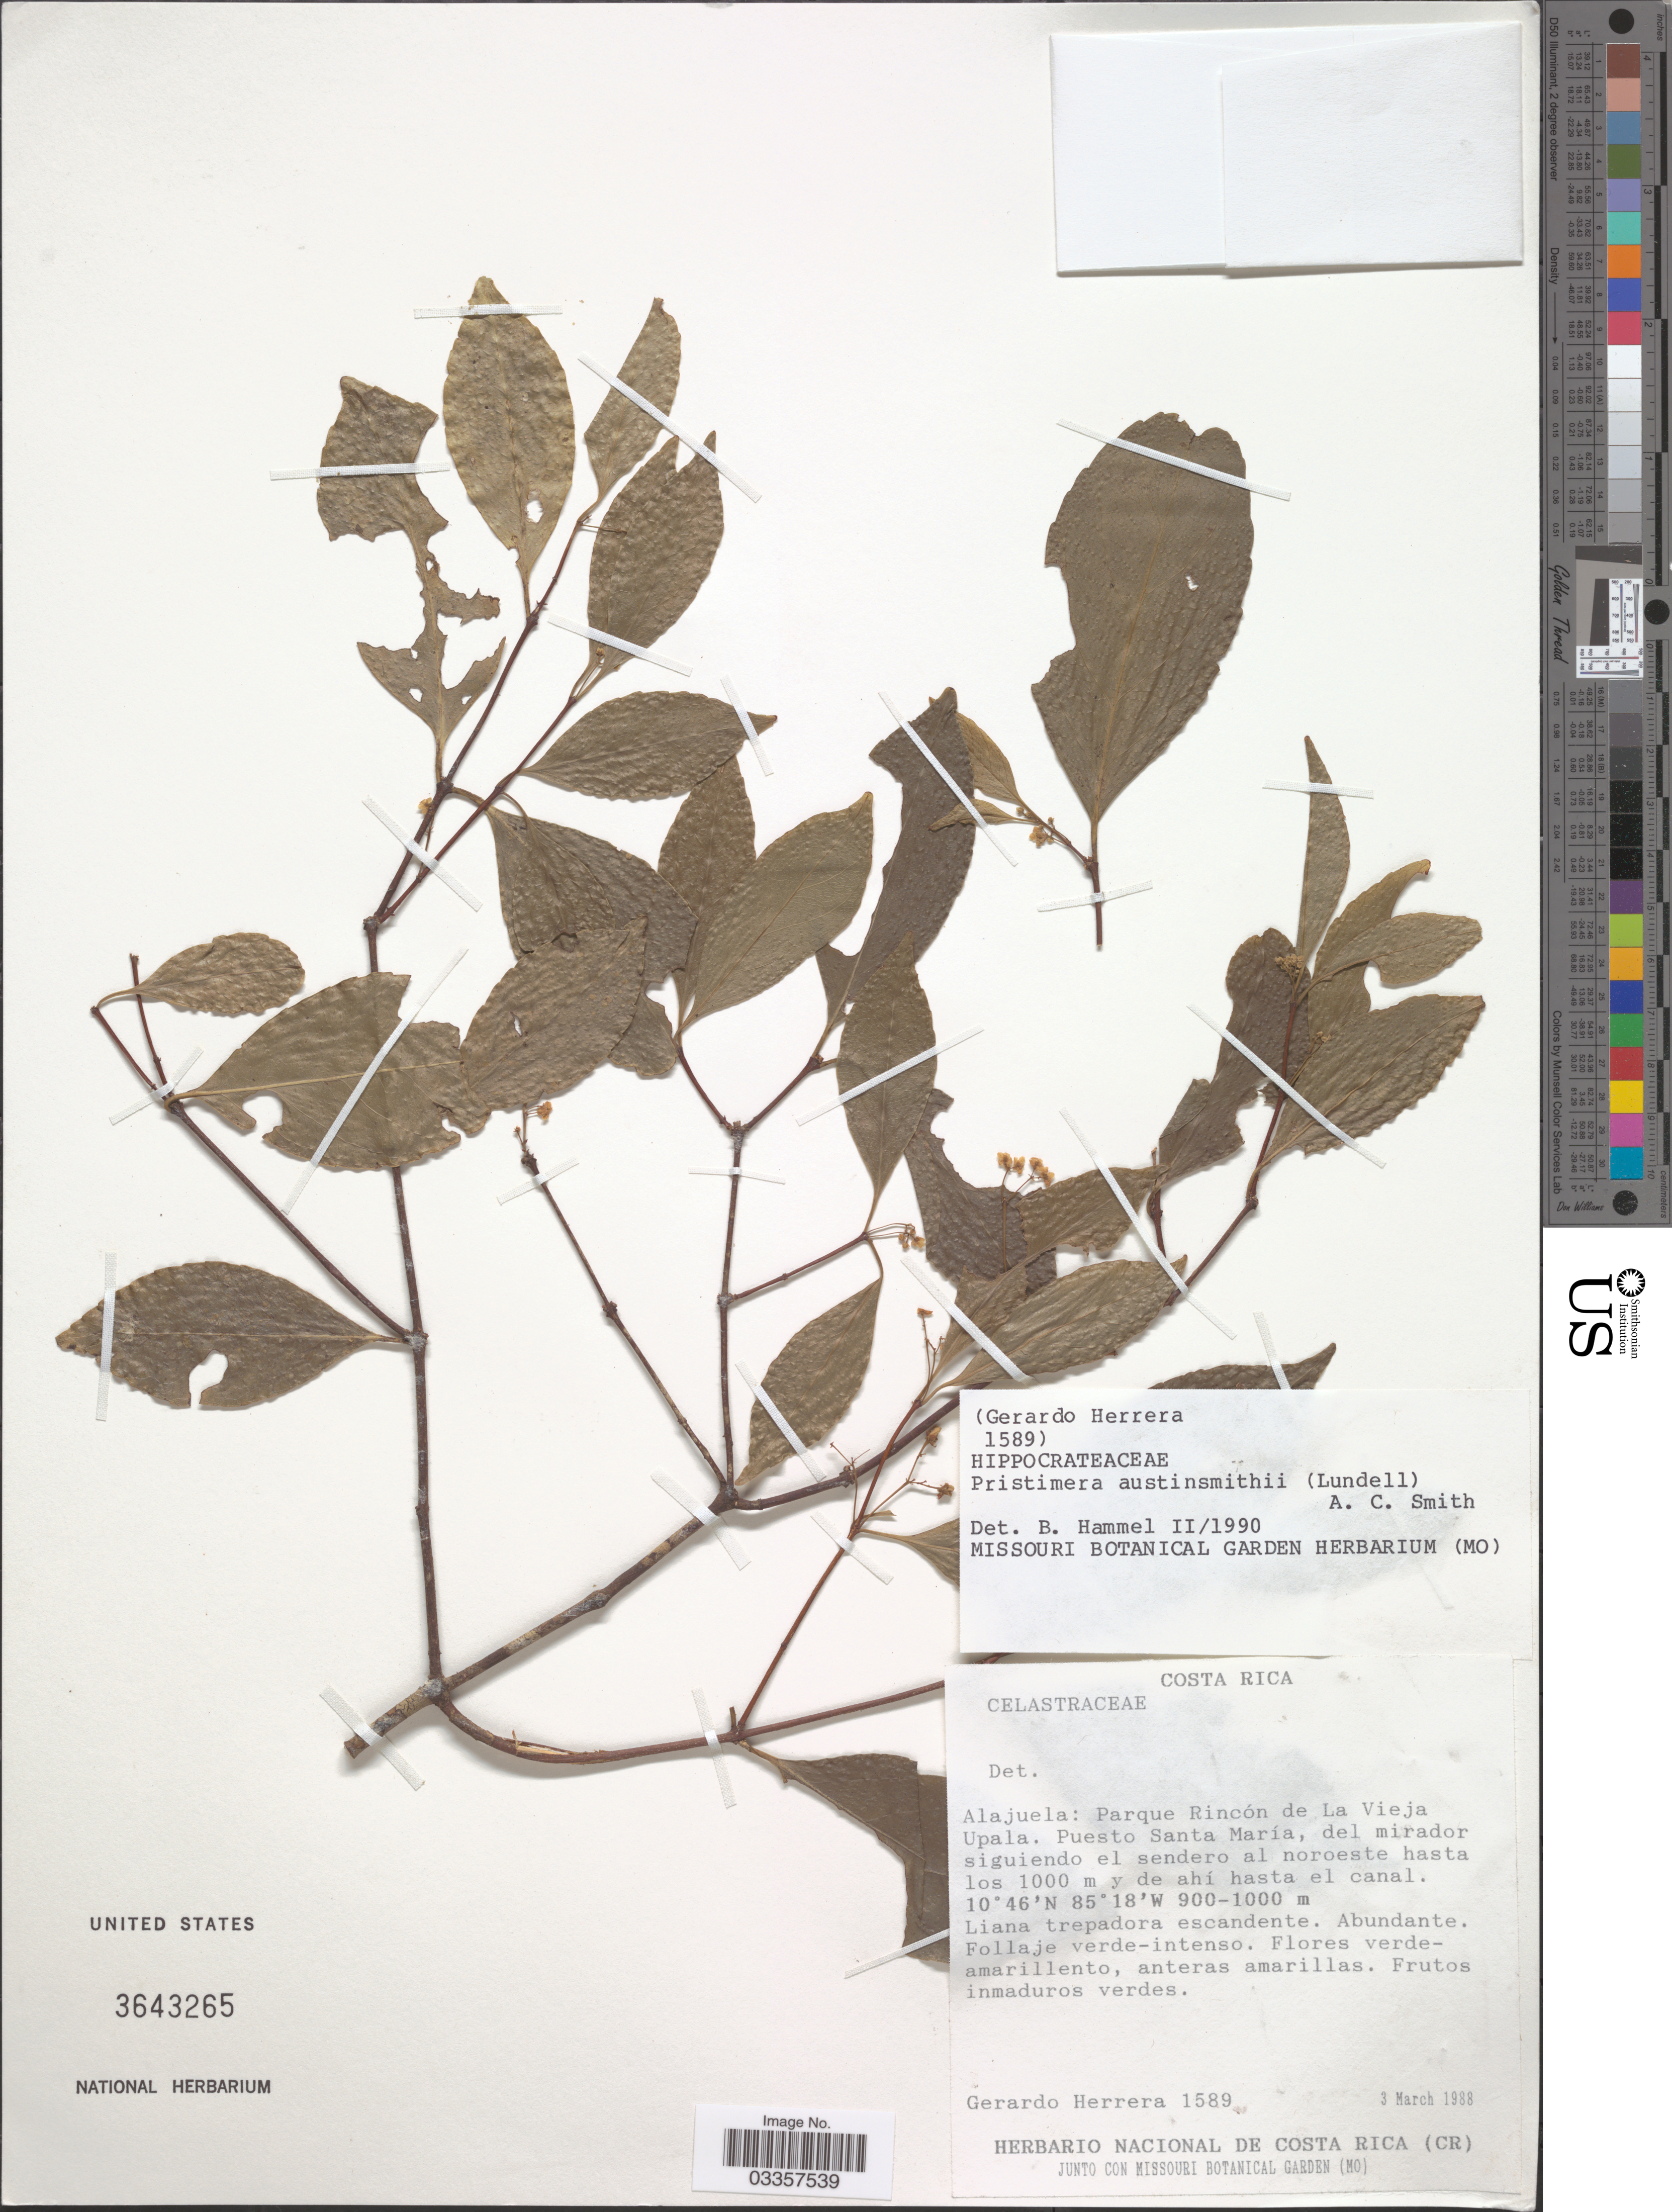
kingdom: Plantae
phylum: Tracheophyta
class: Magnoliopsida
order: Celastrales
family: Celastraceae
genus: Pristimera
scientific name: Pristimera austin-smithii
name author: (Lundell) A.C. Sm.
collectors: G. Herrera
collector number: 1589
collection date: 1988-03-03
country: Costa Rica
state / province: Alajuela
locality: Parque Rincón de La Vieja Upala. Puesto Santa María, del mirador siguiendo el sendero al noroeste hasta los 1000 m y de ahí hasta el canal.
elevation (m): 900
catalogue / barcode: US 3643265